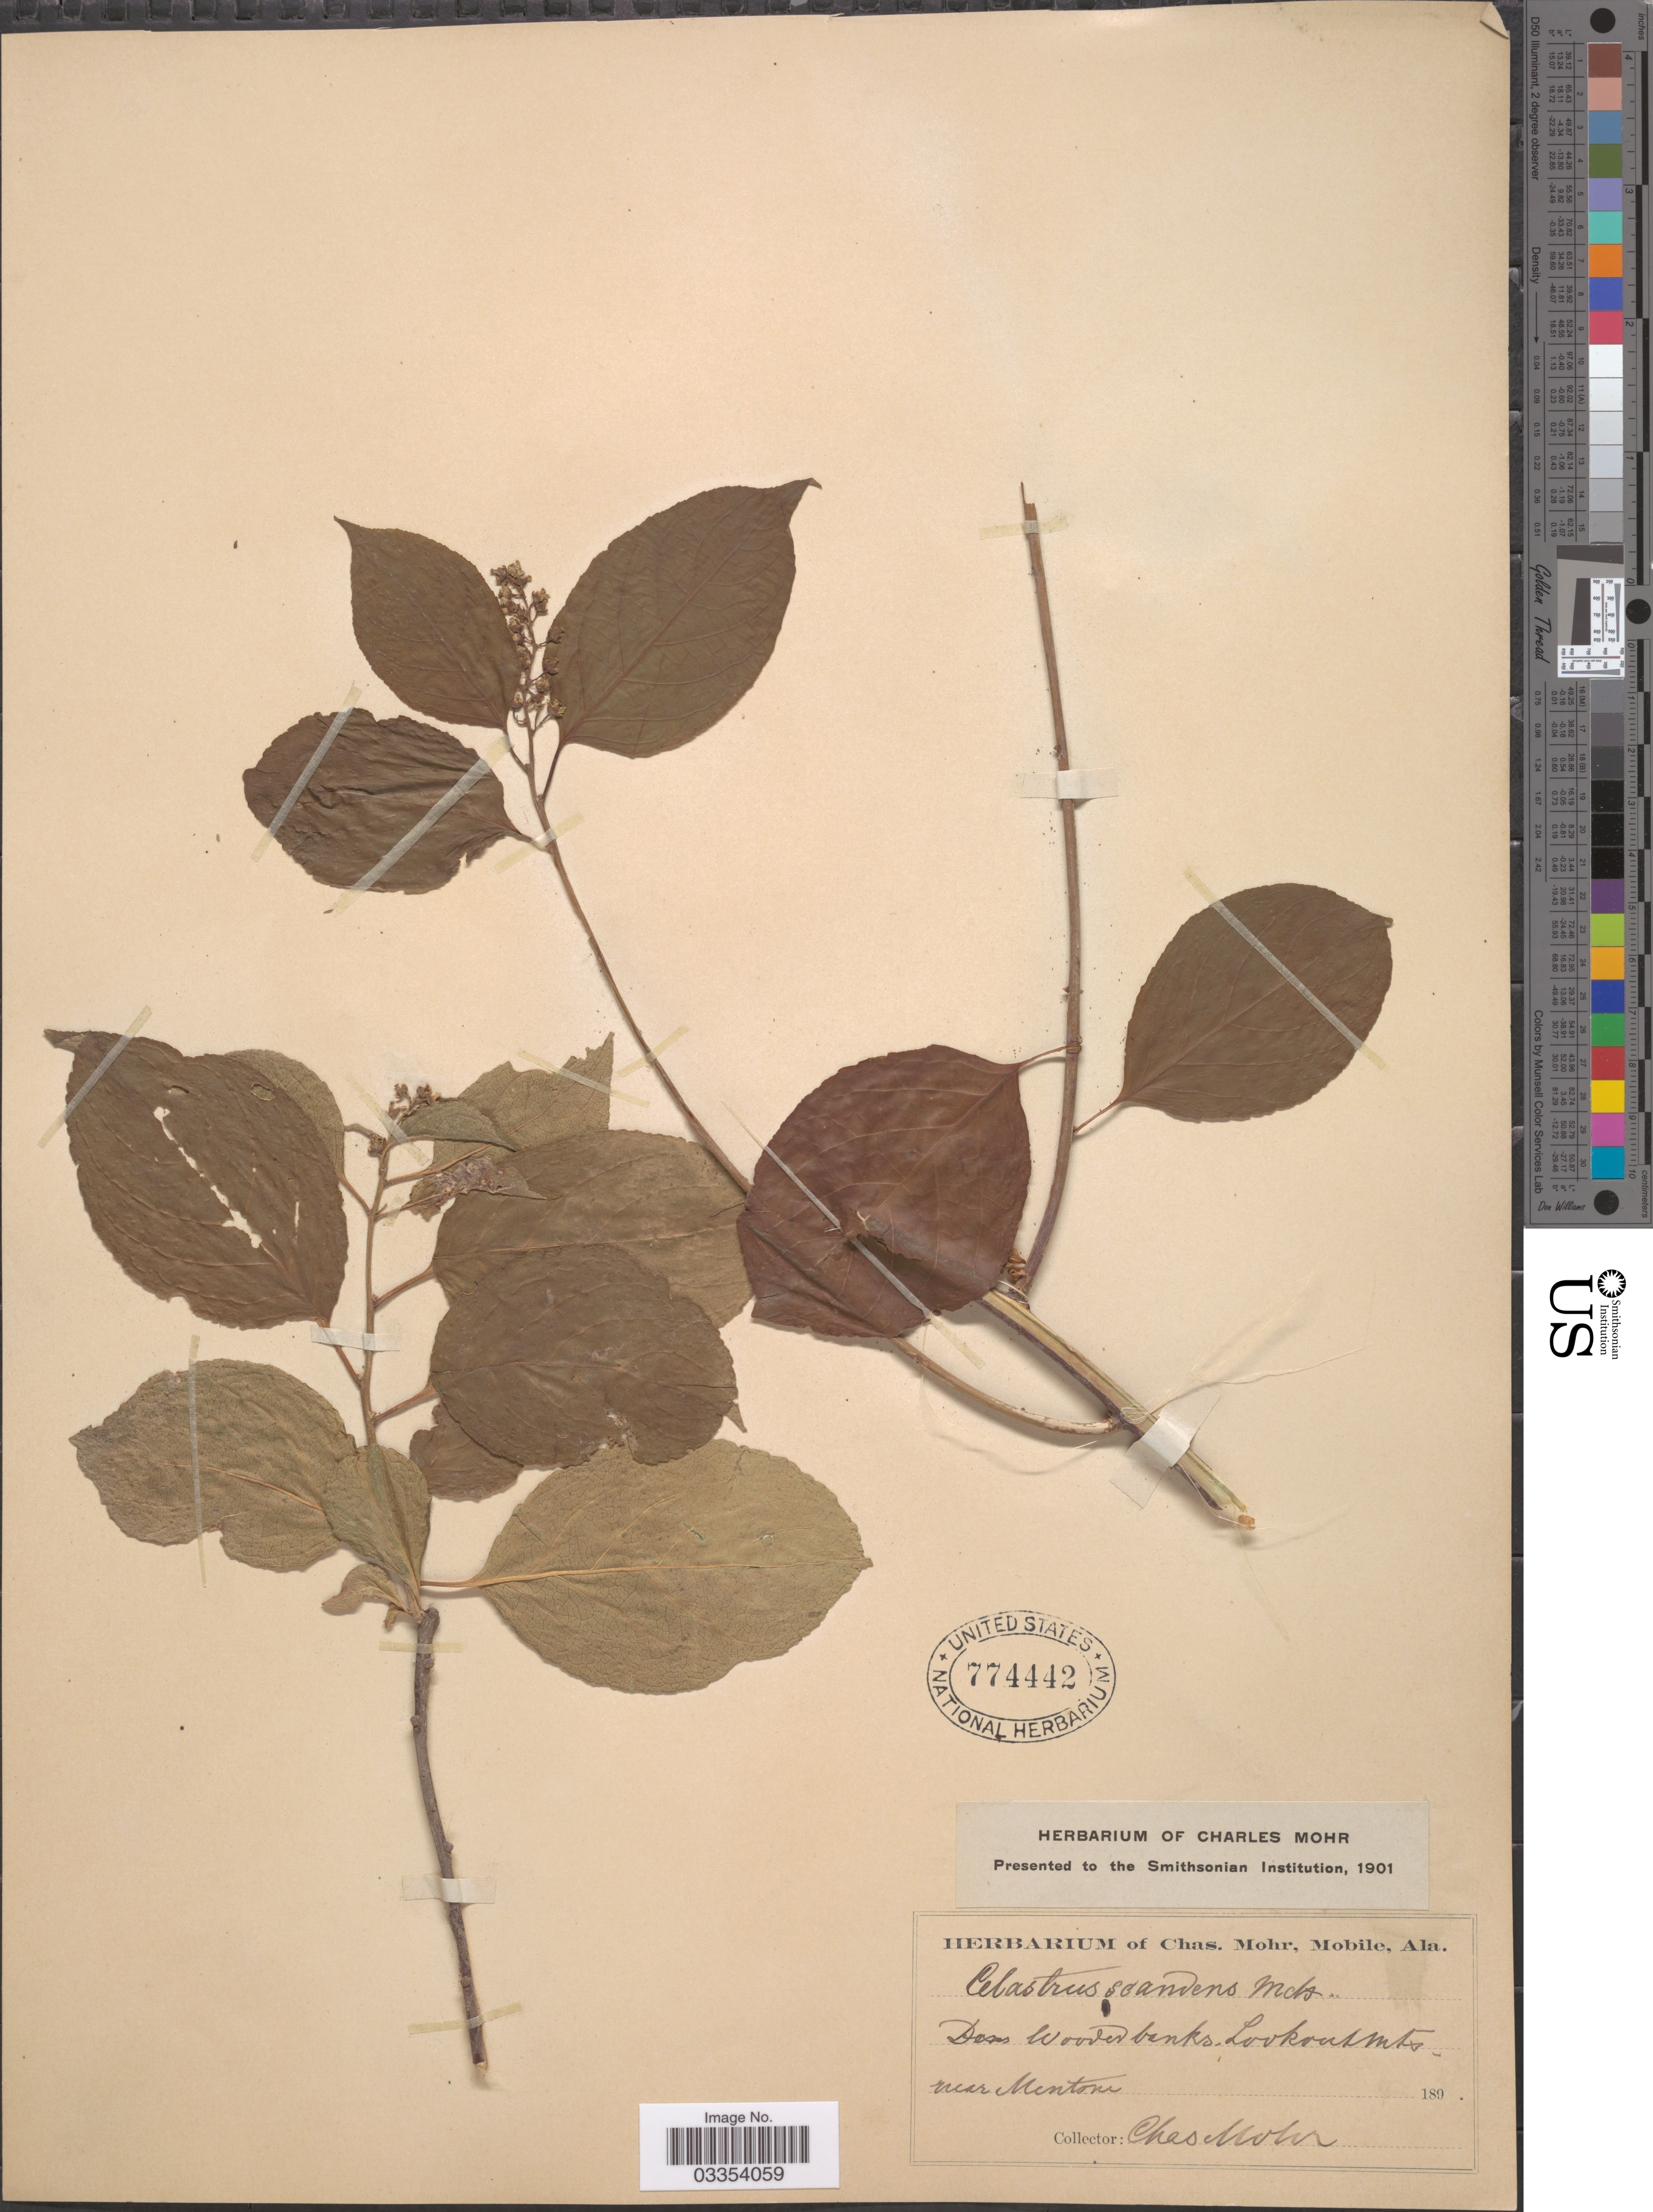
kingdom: Plantae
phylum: Tracheophyta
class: Magnoliopsida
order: Celastrales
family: Celastraceae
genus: Celastrus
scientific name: Celastrus scandens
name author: L.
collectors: C. Mohr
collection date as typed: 189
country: United States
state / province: Alabama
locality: Lookout Mts near Mentone.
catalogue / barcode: US 774442